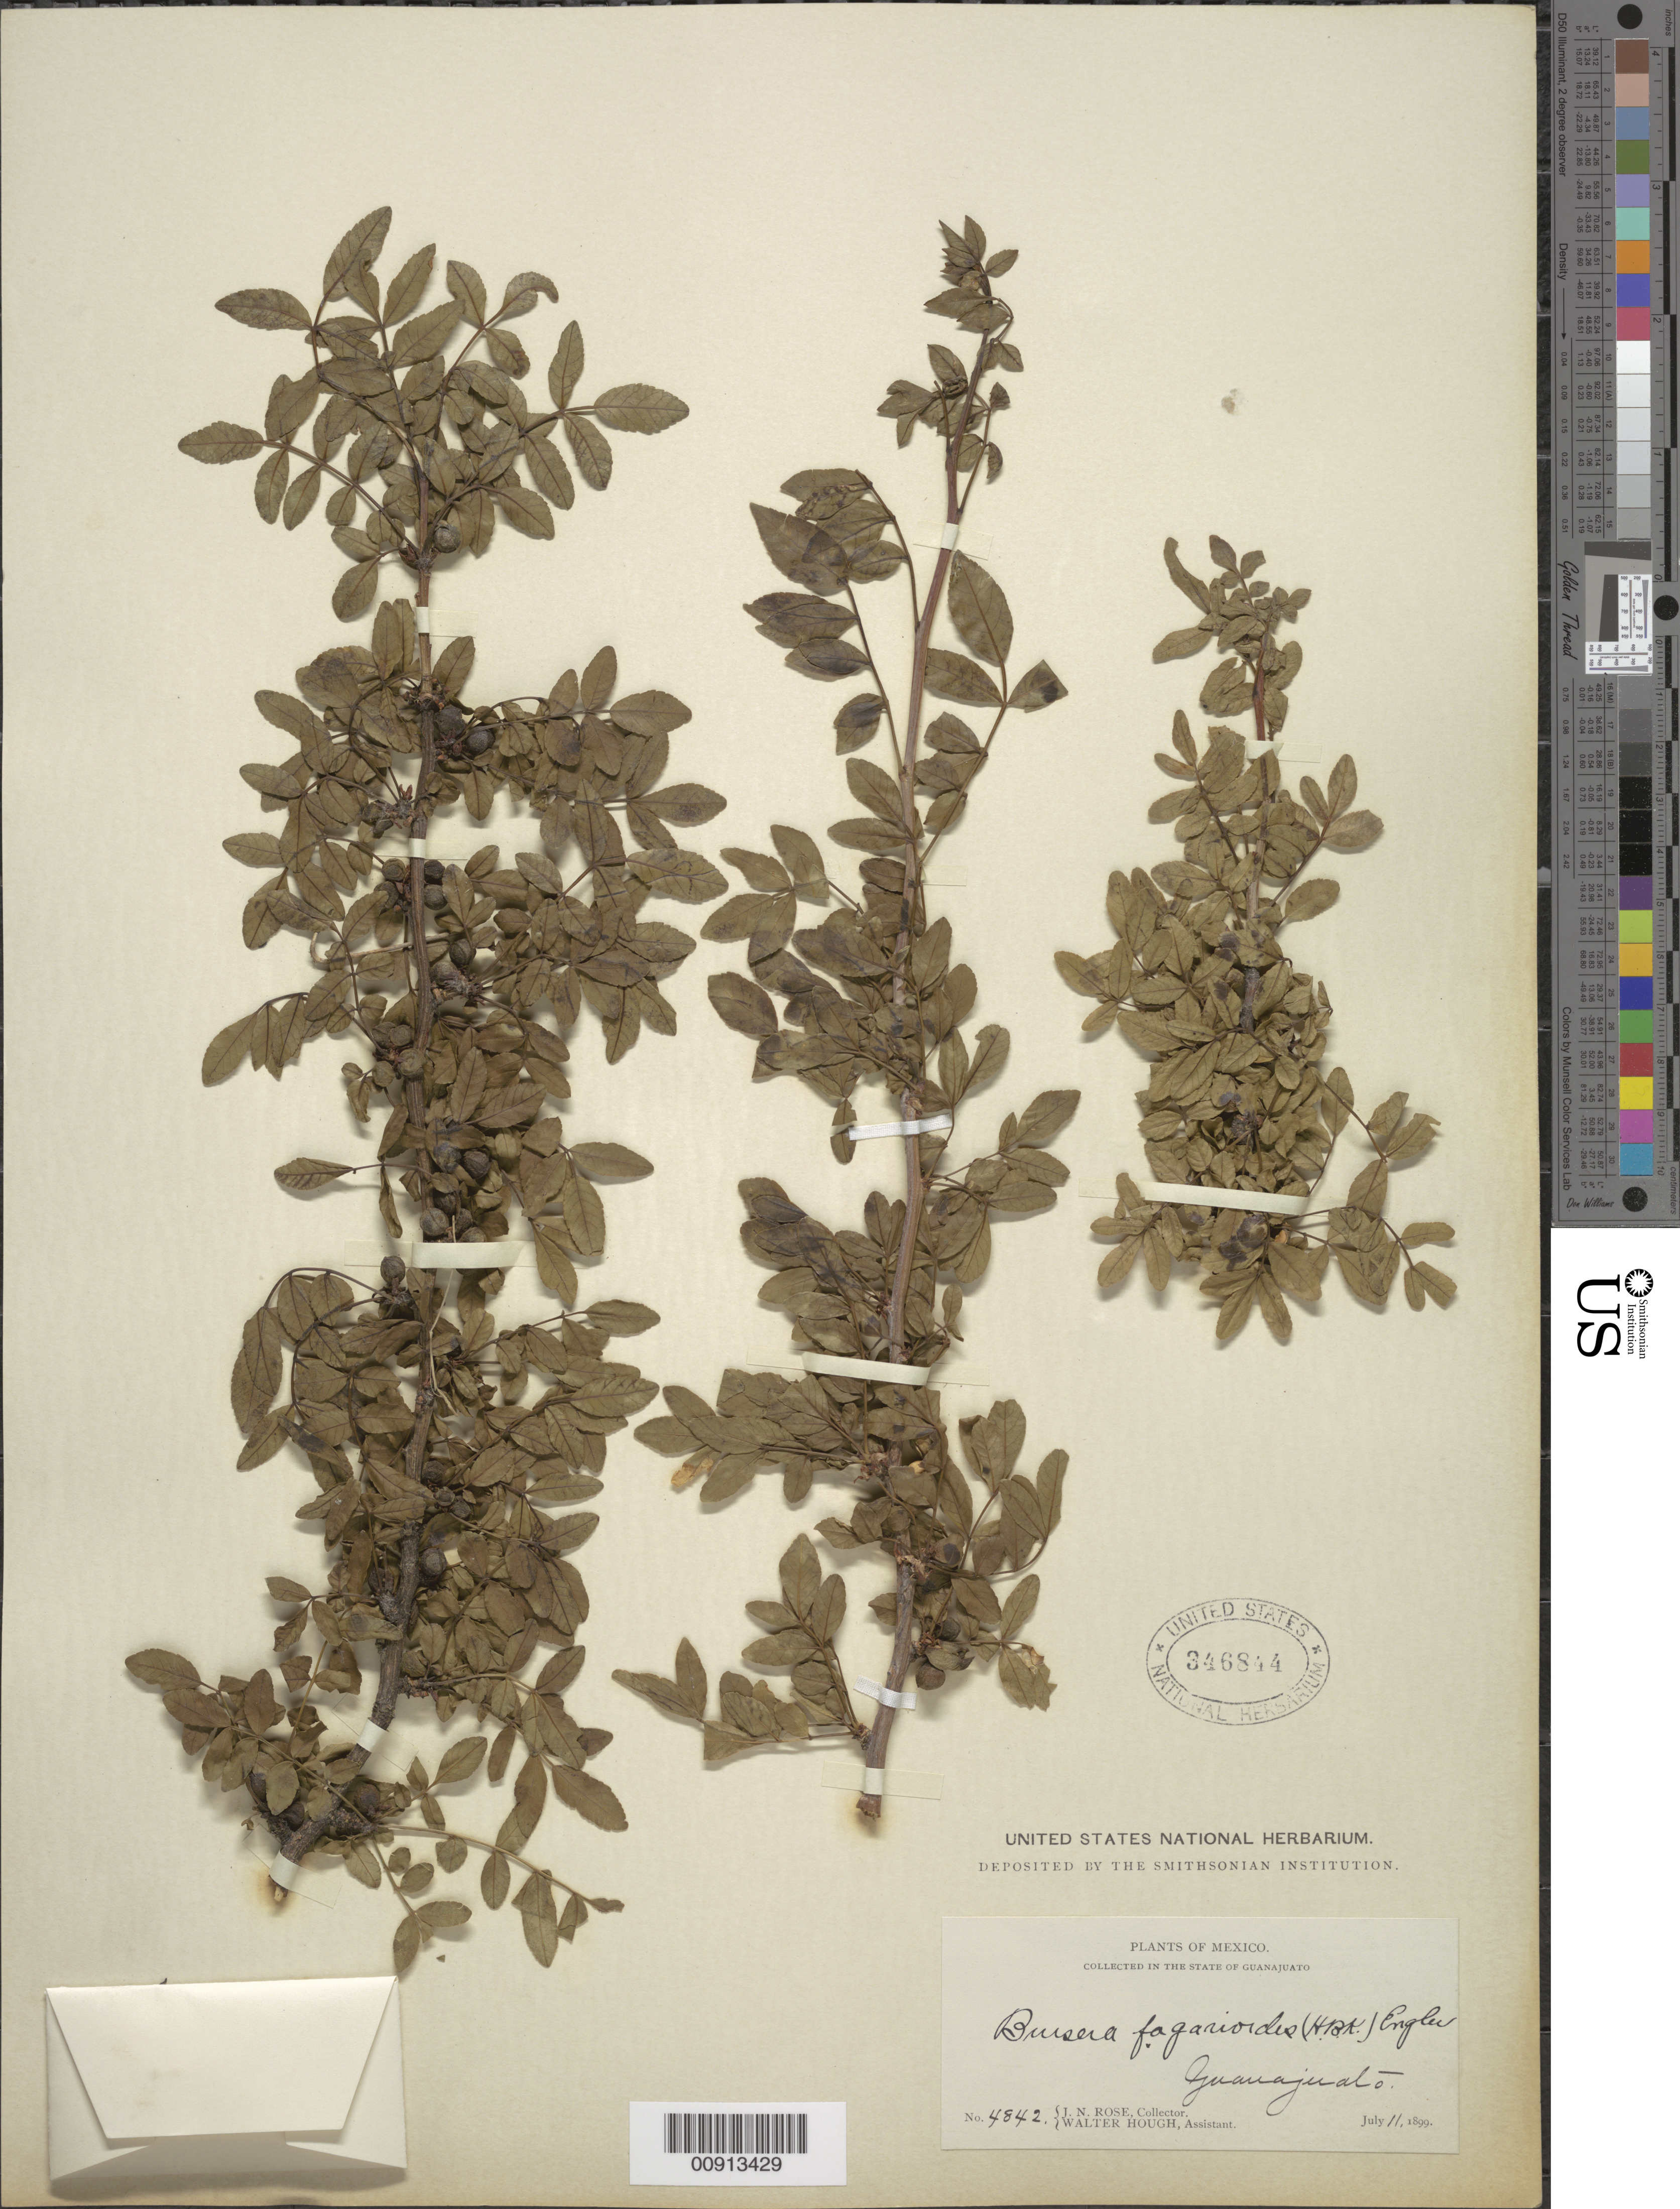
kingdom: Plantae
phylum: Tracheophyta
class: Magnoliopsida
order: Sapindales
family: Burseraceae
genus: Bursera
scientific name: Bursera inaguensis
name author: Britton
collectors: J. N. Rose & W. Hough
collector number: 4842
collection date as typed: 11 Jul 1899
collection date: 1899-07-11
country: Mexico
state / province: Guanajuato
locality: Guanajuato. In the State of Guanajuato.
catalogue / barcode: US 346844